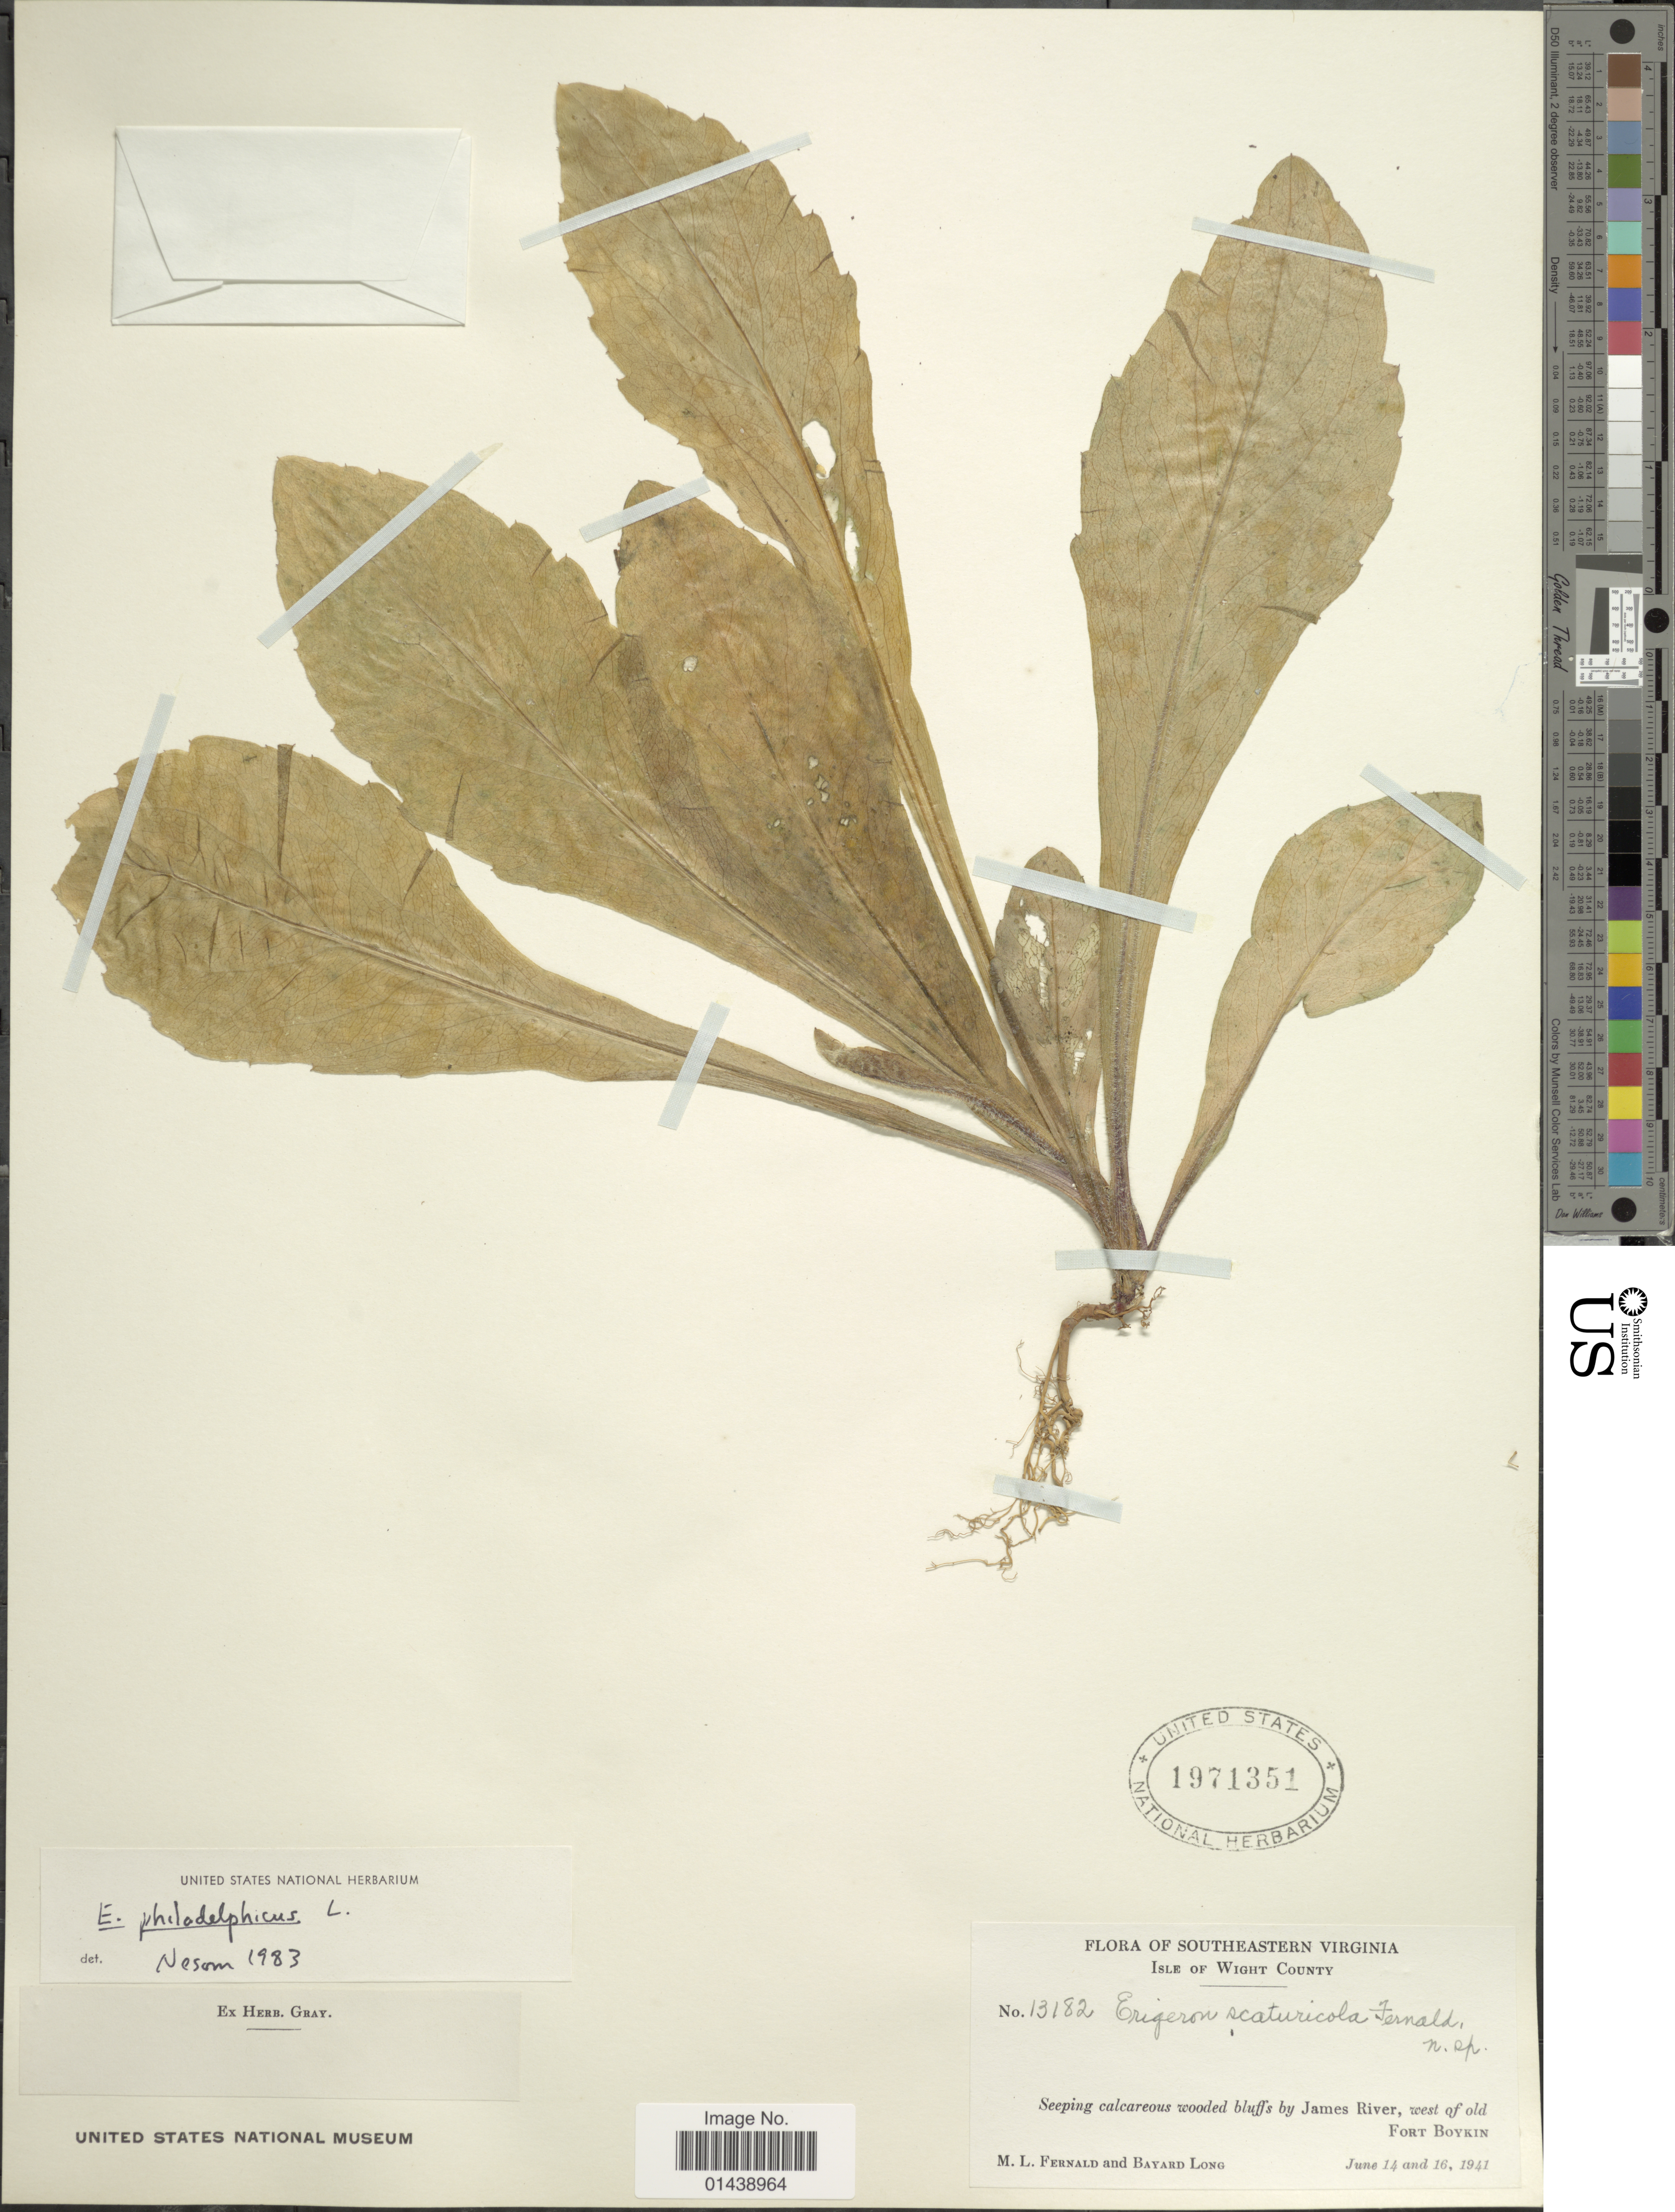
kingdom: Plantae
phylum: Tracheophyta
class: Magnoliopsida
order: Asterales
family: Asteraceae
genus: Erigeron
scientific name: Erigeron philadelphicus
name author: L.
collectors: M. L. Fernald & B. Long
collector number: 13182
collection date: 1941-06-14/1941-06-16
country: United States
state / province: Virginia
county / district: Isle of Wight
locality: Southeastern Virginia. Isle of Wight County. James River, west of old Fort Boykin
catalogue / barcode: US 1971351